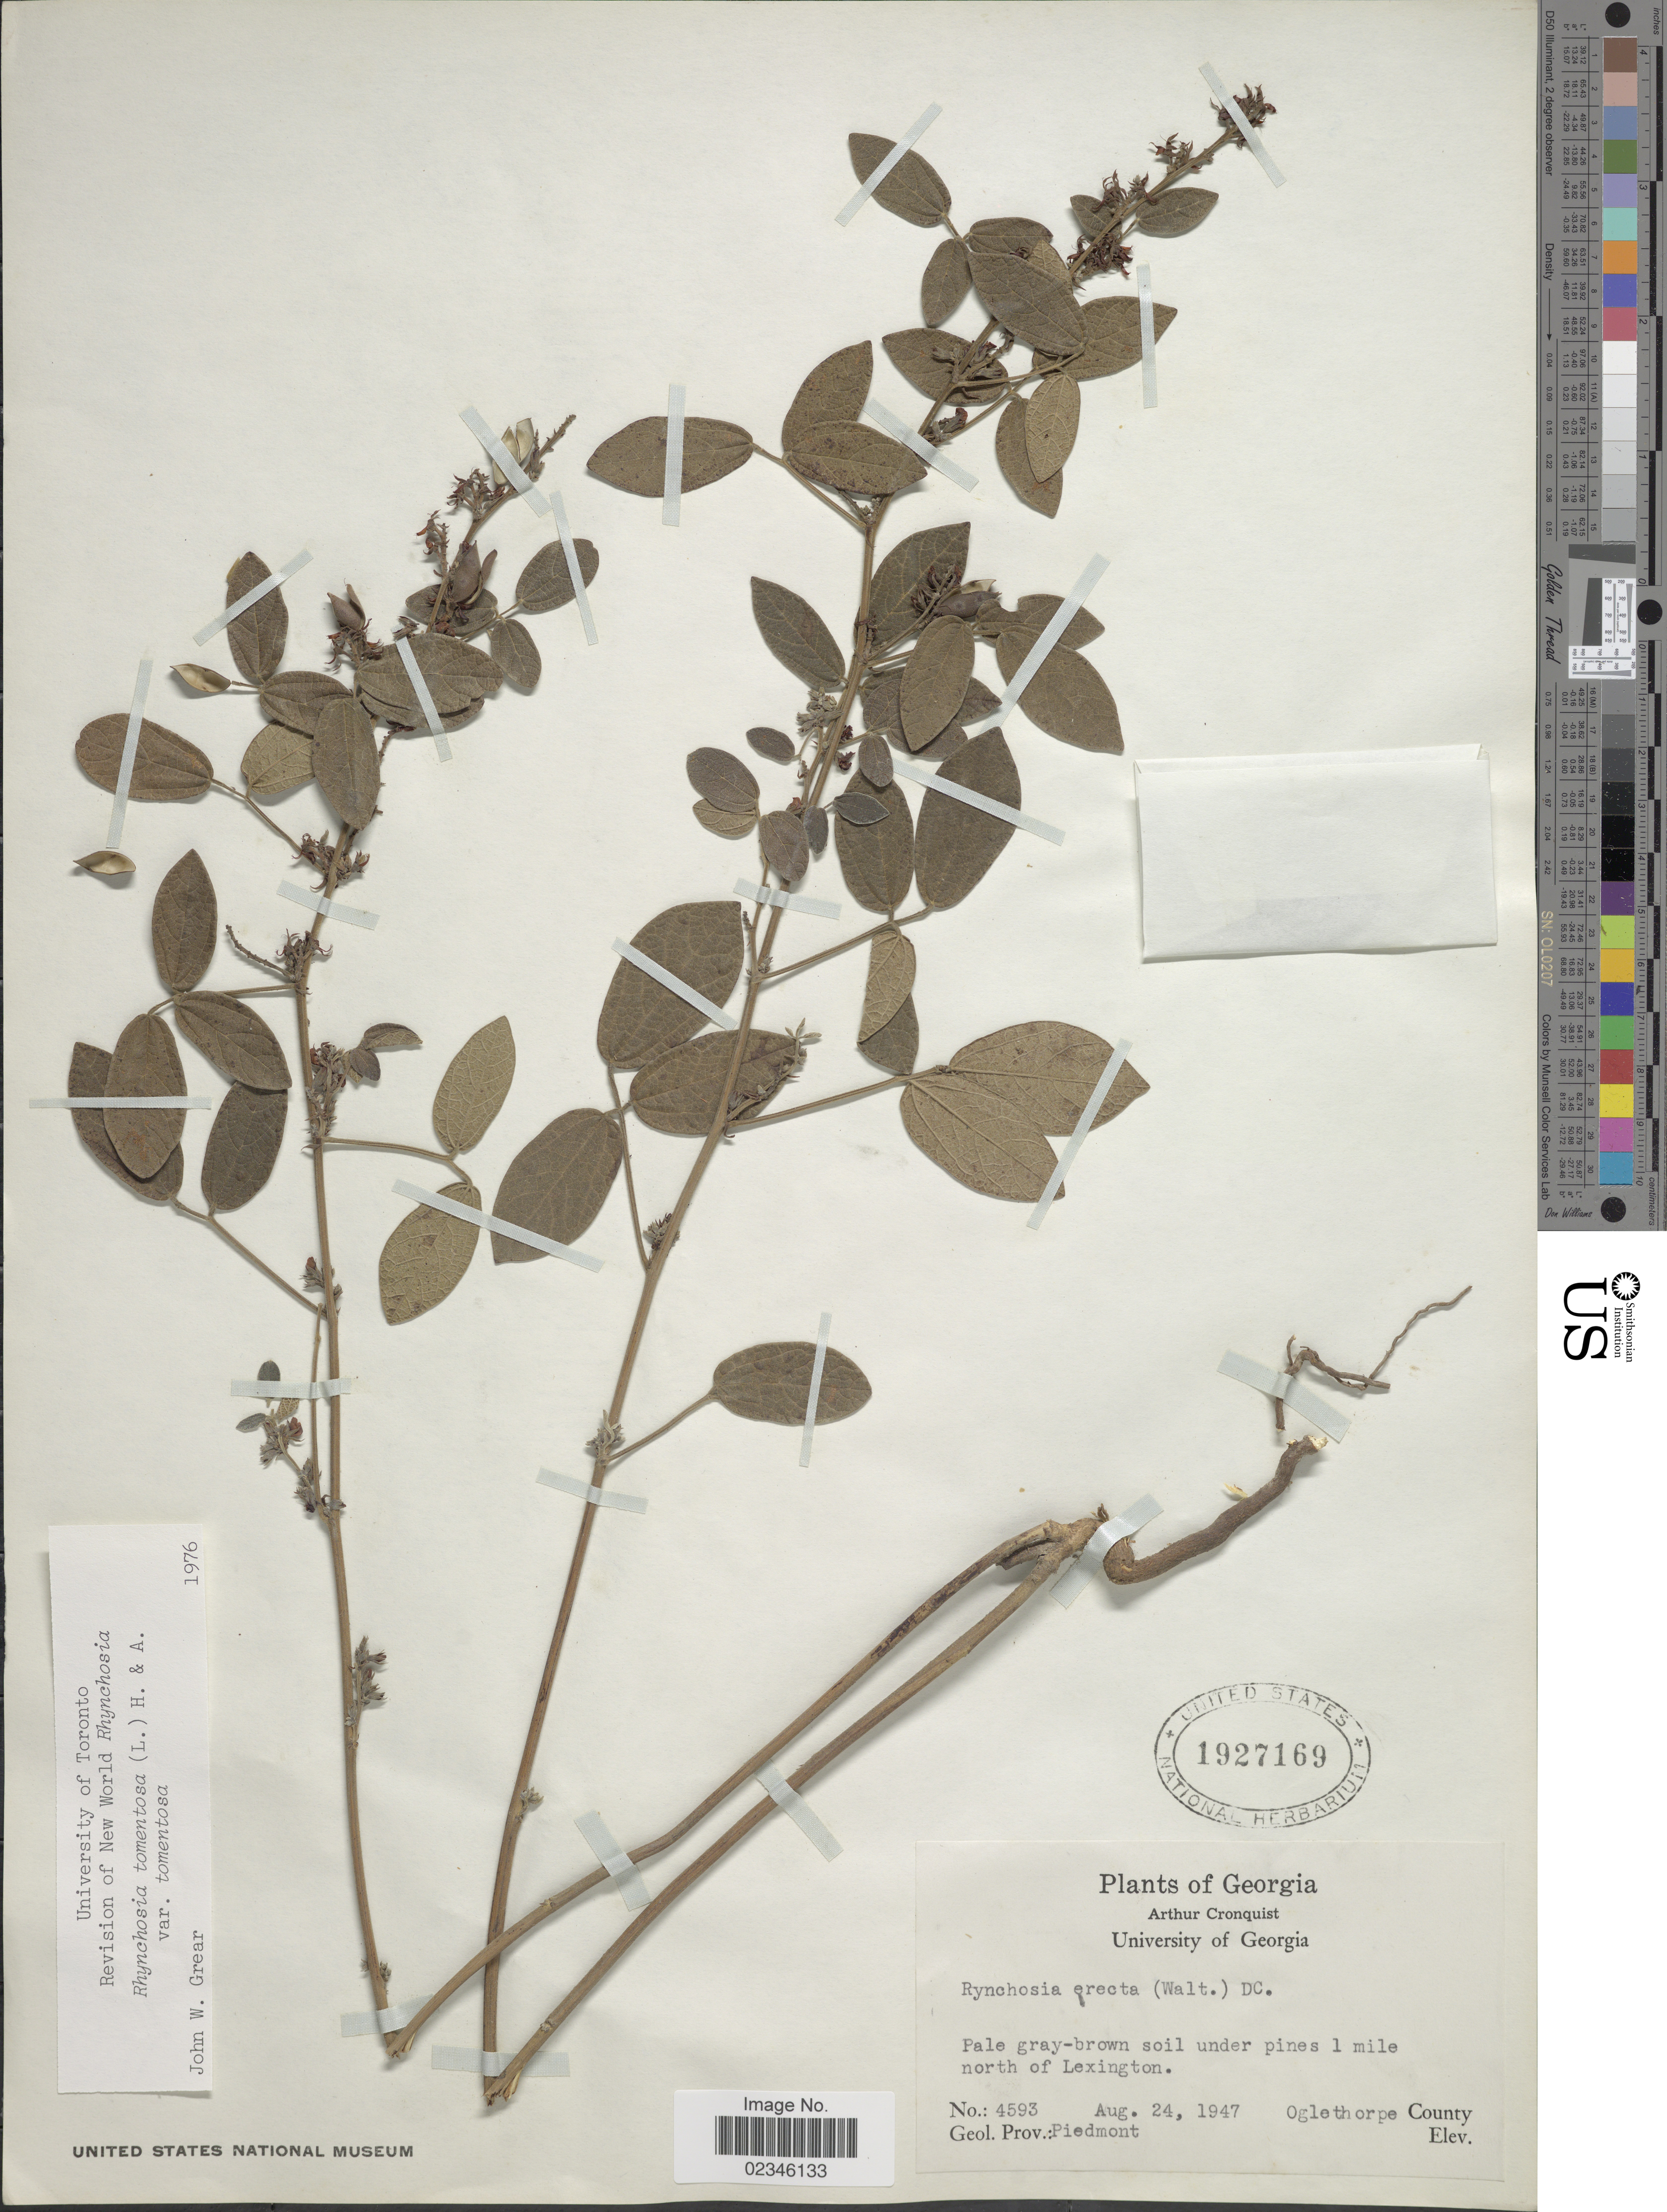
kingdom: Plantae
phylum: Tracheophyta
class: Magnoliopsida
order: Fabales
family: Fabaceae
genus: Rhynchosia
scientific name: Rhynchosia tomentosa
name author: (L.) Hook. & Arn.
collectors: A. J. Cronquist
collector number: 4593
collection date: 1947-08-24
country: United States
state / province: Georgia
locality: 1 mile north of Lexington. Oglethorpe County. Geol. Prov.: Piedmont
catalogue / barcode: US 1927169